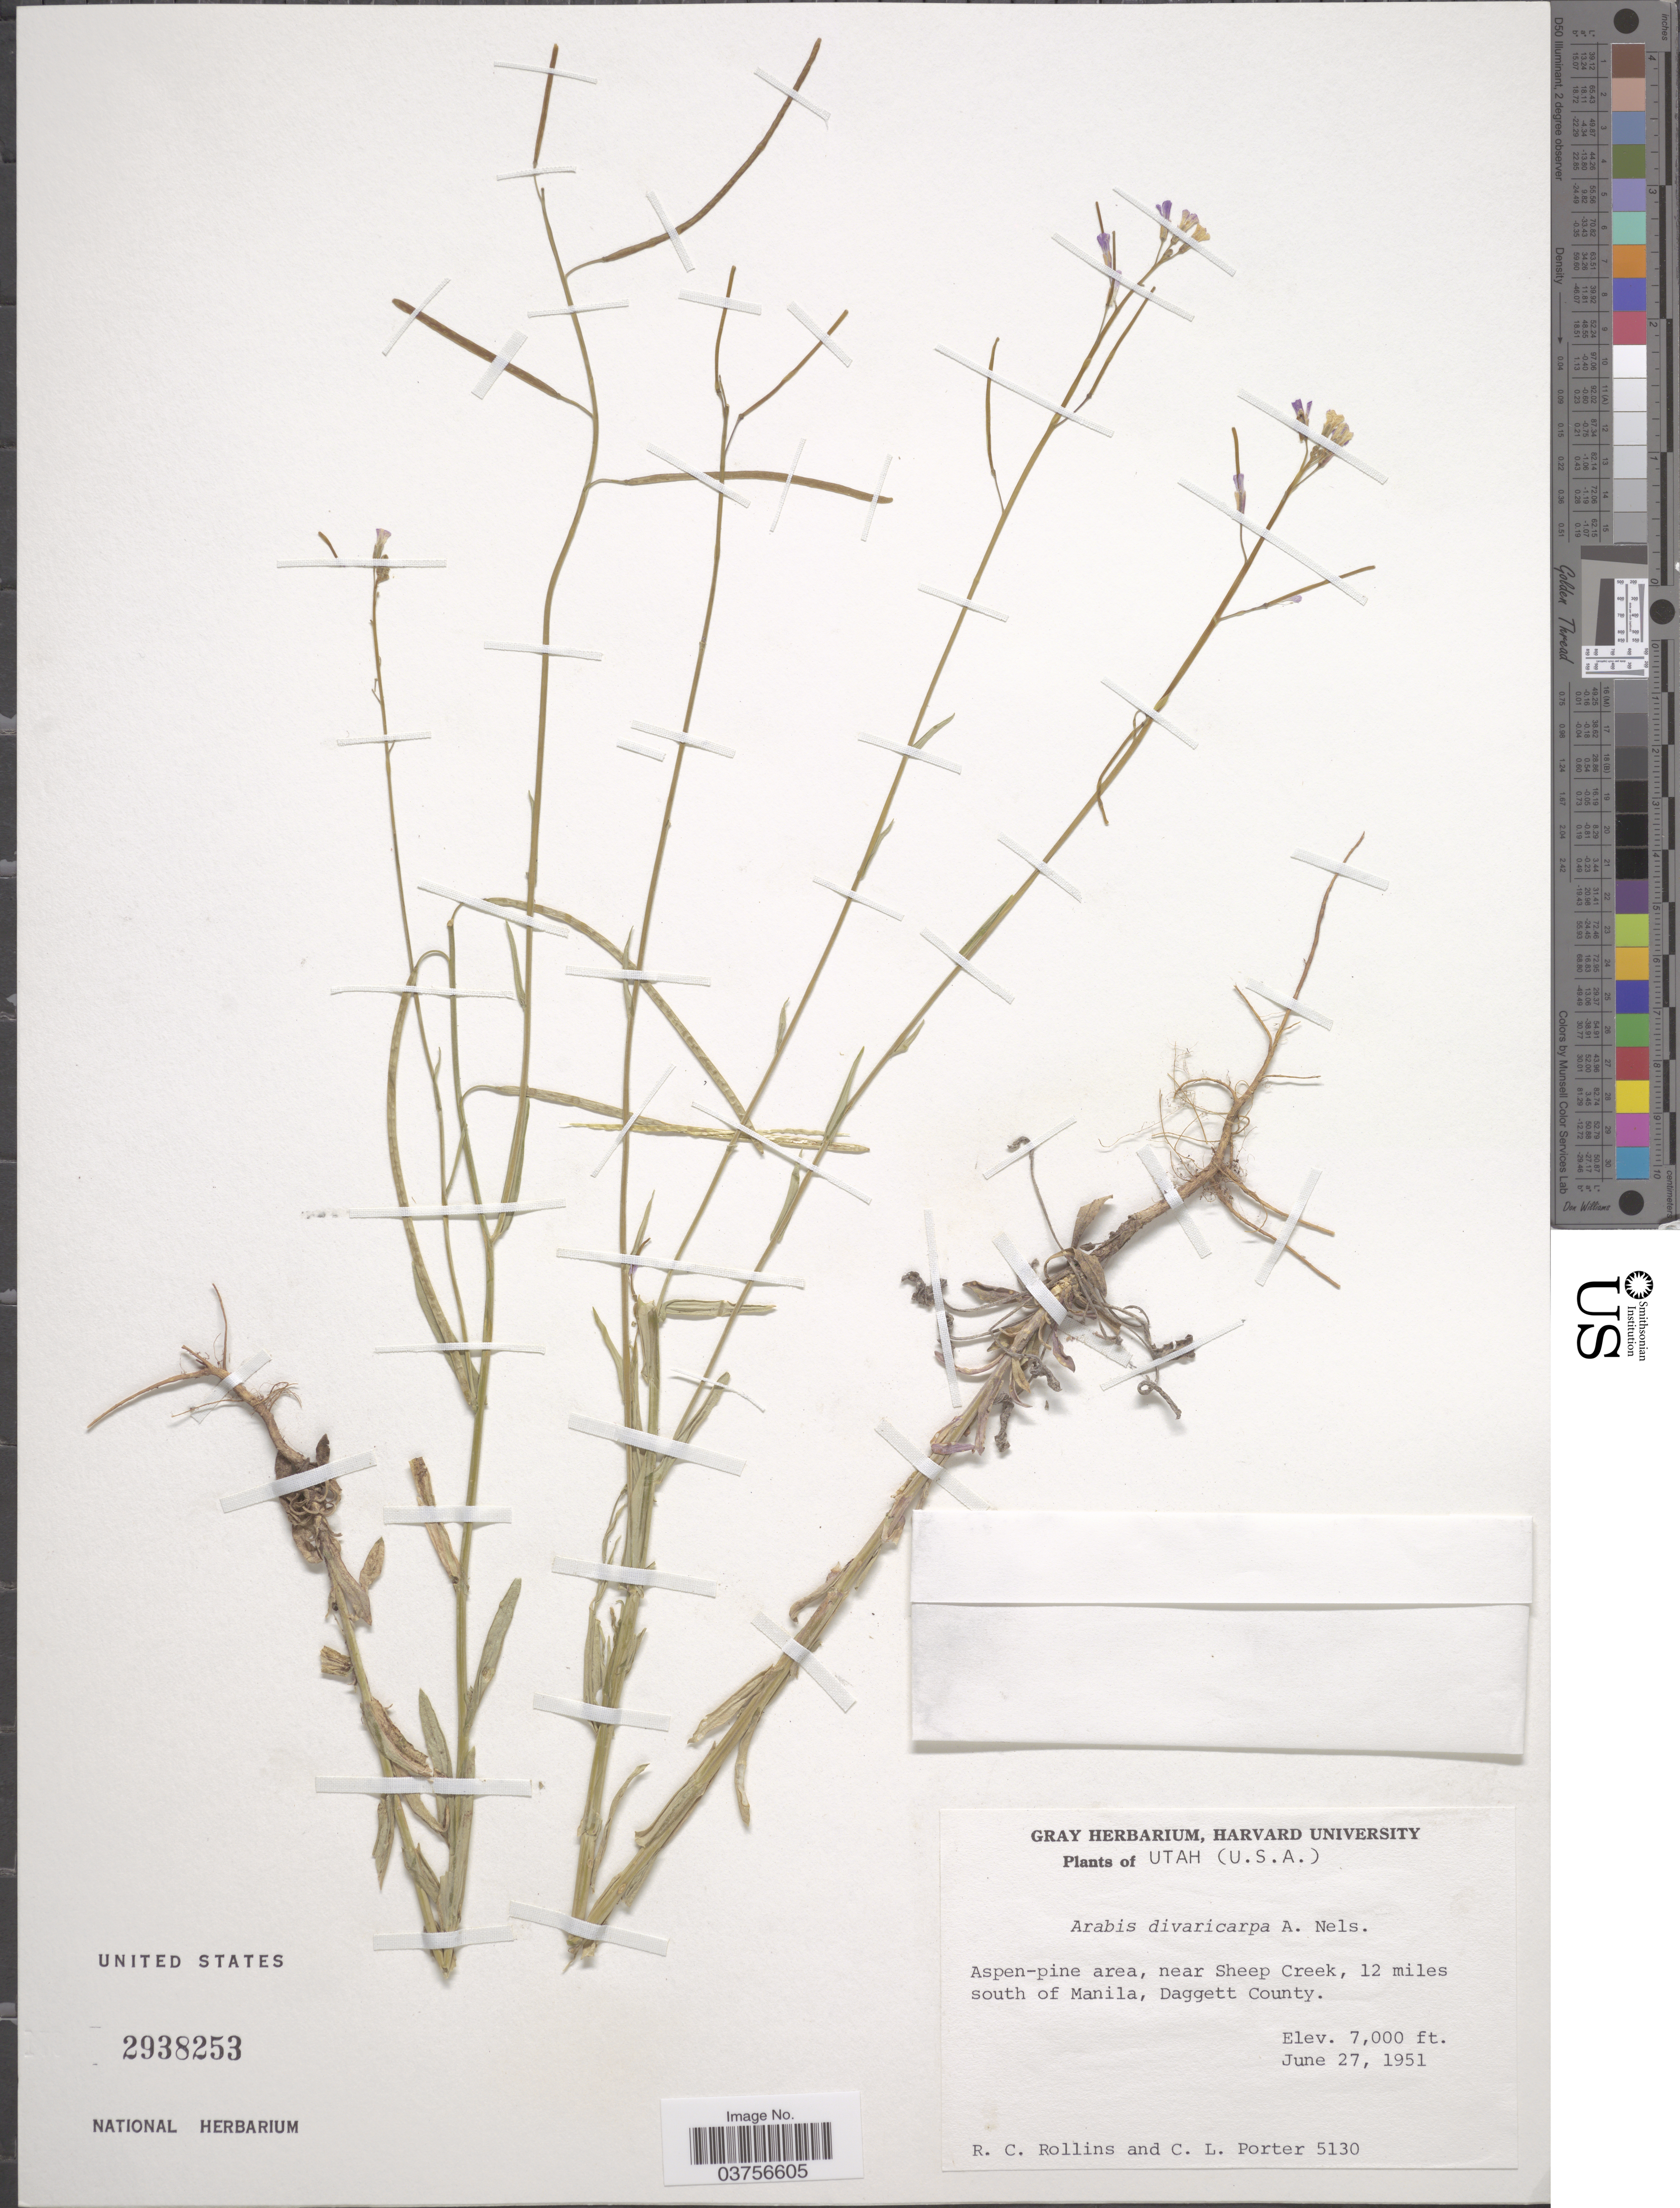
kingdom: Plantae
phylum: Tracheophyta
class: Magnoliopsida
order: Brassicales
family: Brassicaceae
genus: Arabis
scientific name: Arabis divaricarpa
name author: A. Nelson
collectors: R. C. Rollins & C. L. Porter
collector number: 5130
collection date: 1951-06-27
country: United States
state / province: Utah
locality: Near Sheep Creek, 12 miles south of Manila, Daggett County.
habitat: aspen pine area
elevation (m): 2134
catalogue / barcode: US 2938253